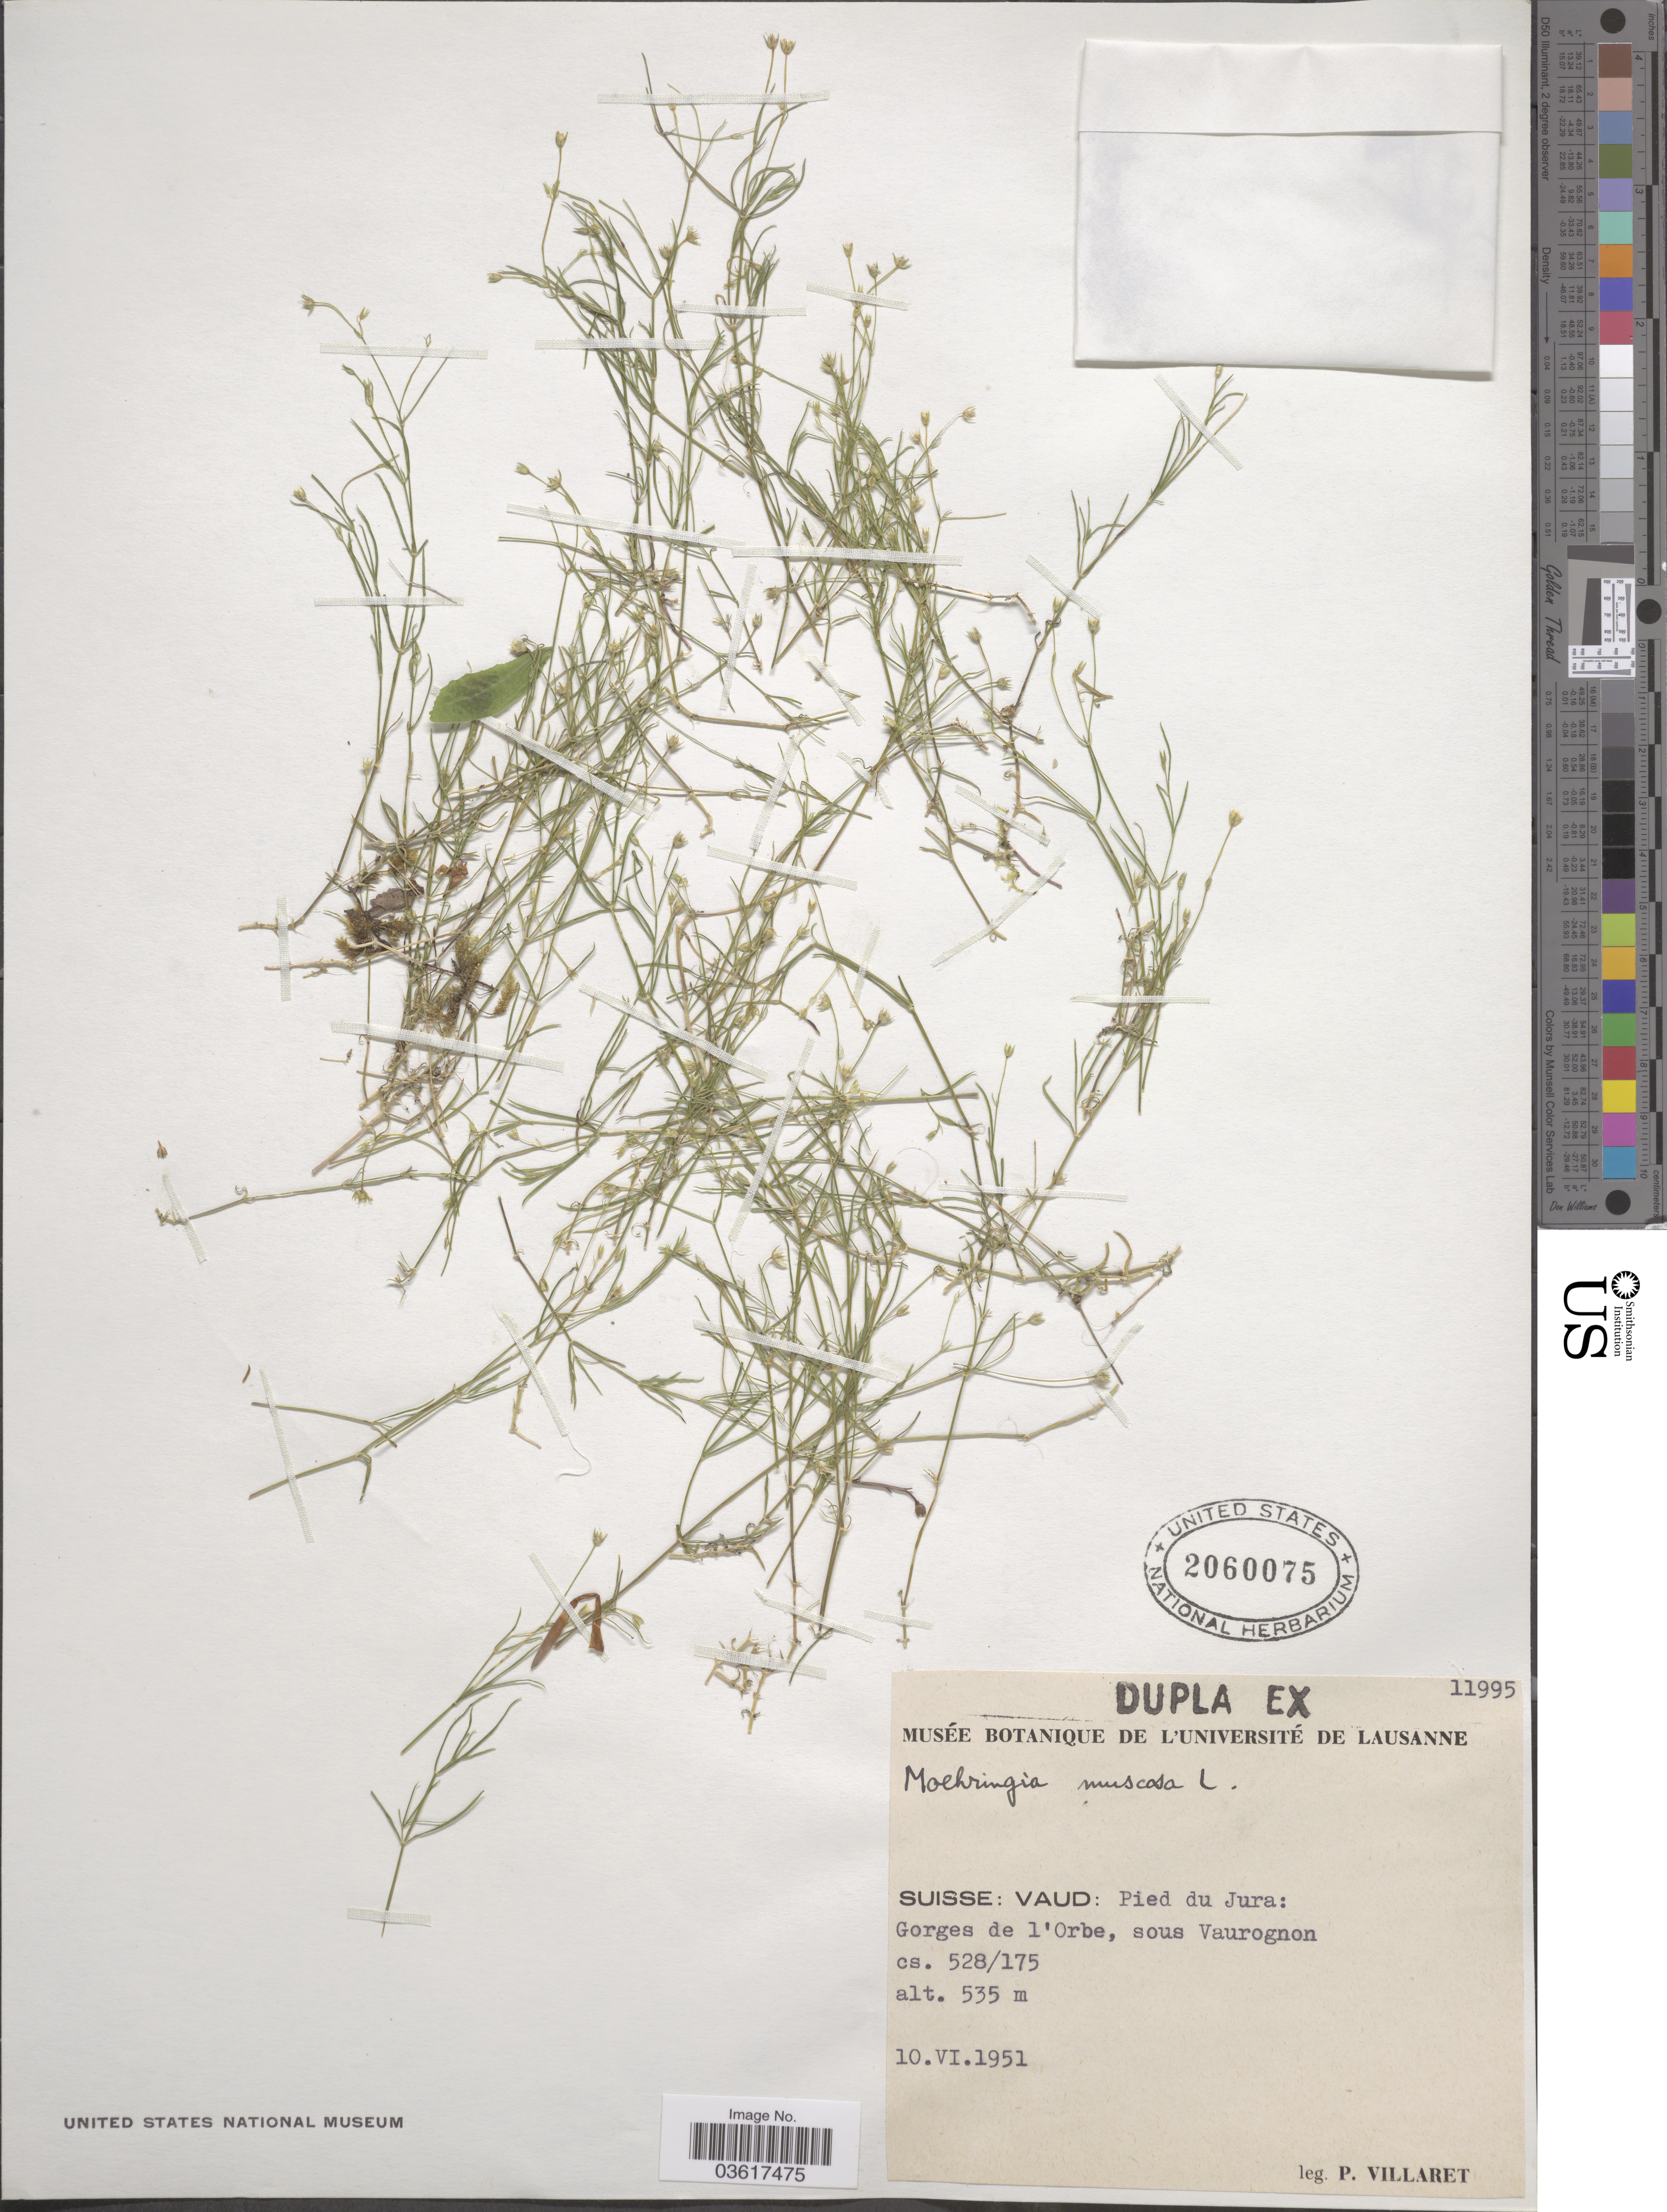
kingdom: Plantae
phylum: Tracheophyta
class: Magnoliopsida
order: Caryophyllales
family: Caryophyllaceae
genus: Moehringia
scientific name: Moehringia muscosa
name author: L.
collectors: P. Villaret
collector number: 11995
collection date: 1951-06-10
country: Switzerland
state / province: Vaud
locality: Suisse: Vaud: Pied du Jura: Gorges de l'Orbe, sous Vaurognon cs. 528/175.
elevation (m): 535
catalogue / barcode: US 2060075